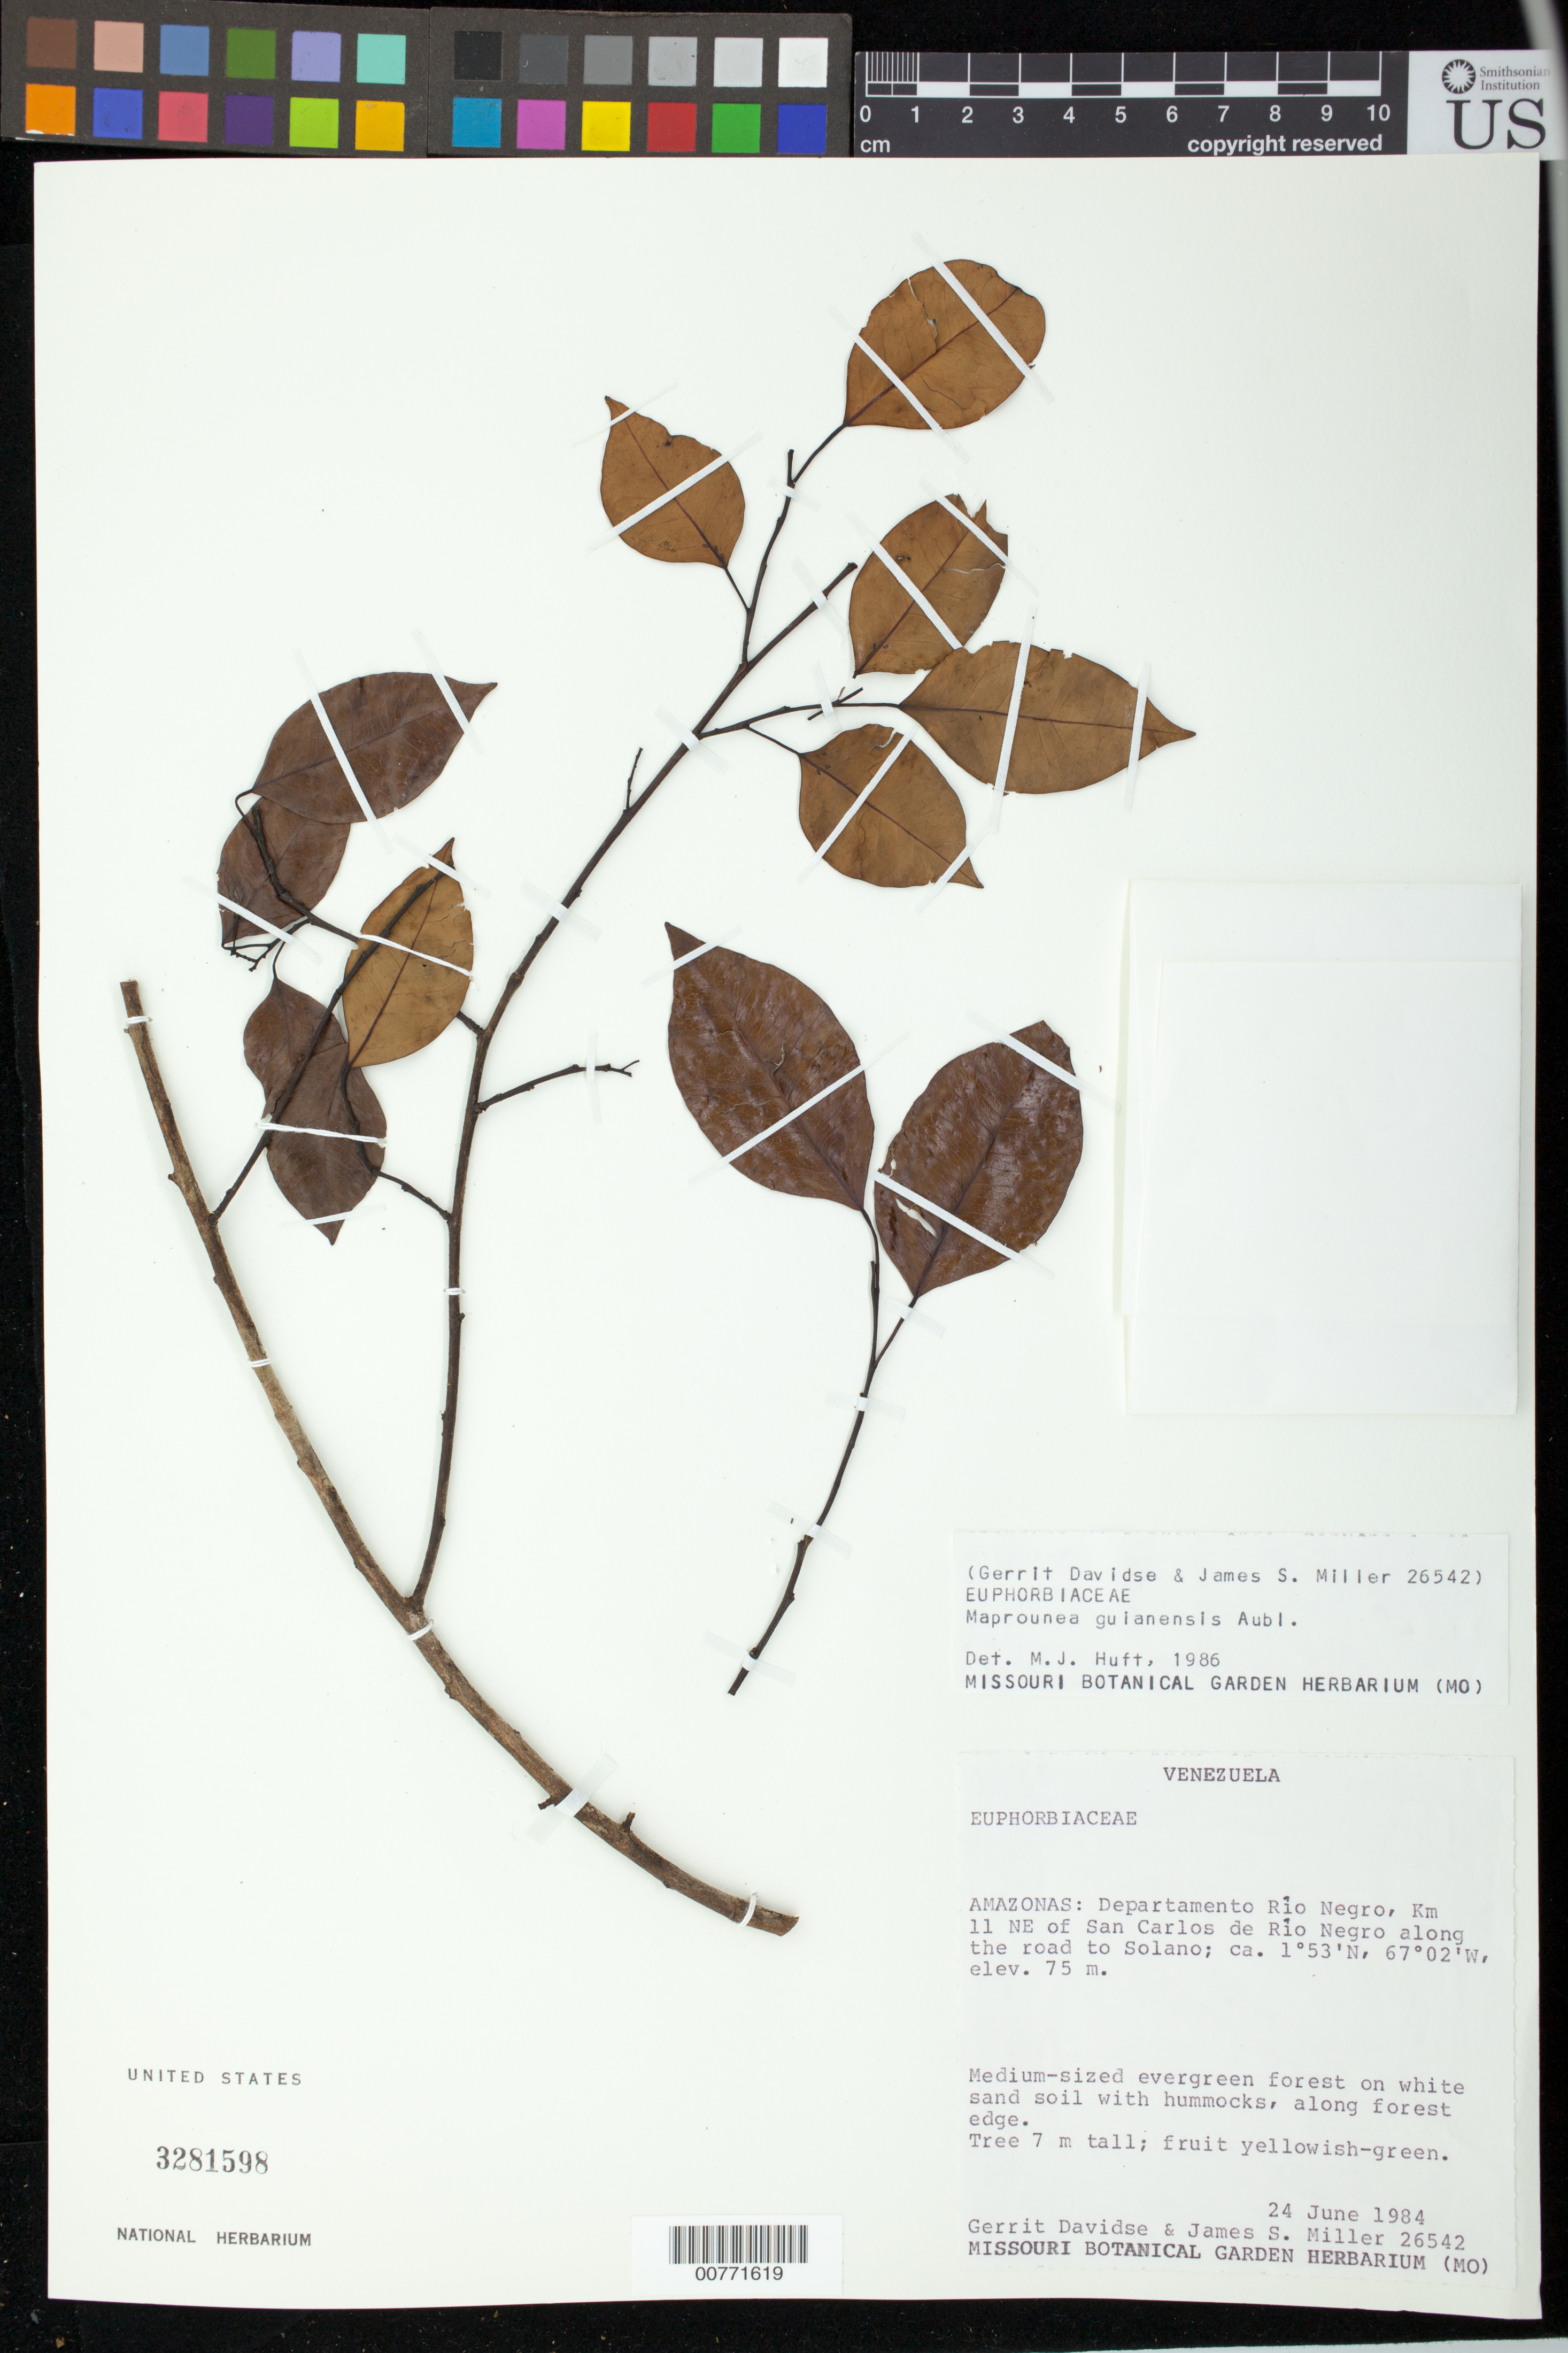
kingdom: Plantae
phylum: Tracheophyta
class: Magnoliopsida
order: Malpighiales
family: Euphorbiaceae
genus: Maprounea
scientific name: Maprounea guianensis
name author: Aubl.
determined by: Huft, M. J.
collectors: G. Davidse & J. S. Miller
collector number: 26542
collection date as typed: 24-Jun-84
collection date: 1984-06-24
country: Venezuela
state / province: Amazonas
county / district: Río Negro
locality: San Carlos de Río Negro, km 11 NE along the road to Solano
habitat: Medium-sized evergreen forest on white sand soil with hummocks, along forest edge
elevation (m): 75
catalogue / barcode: US 3281598